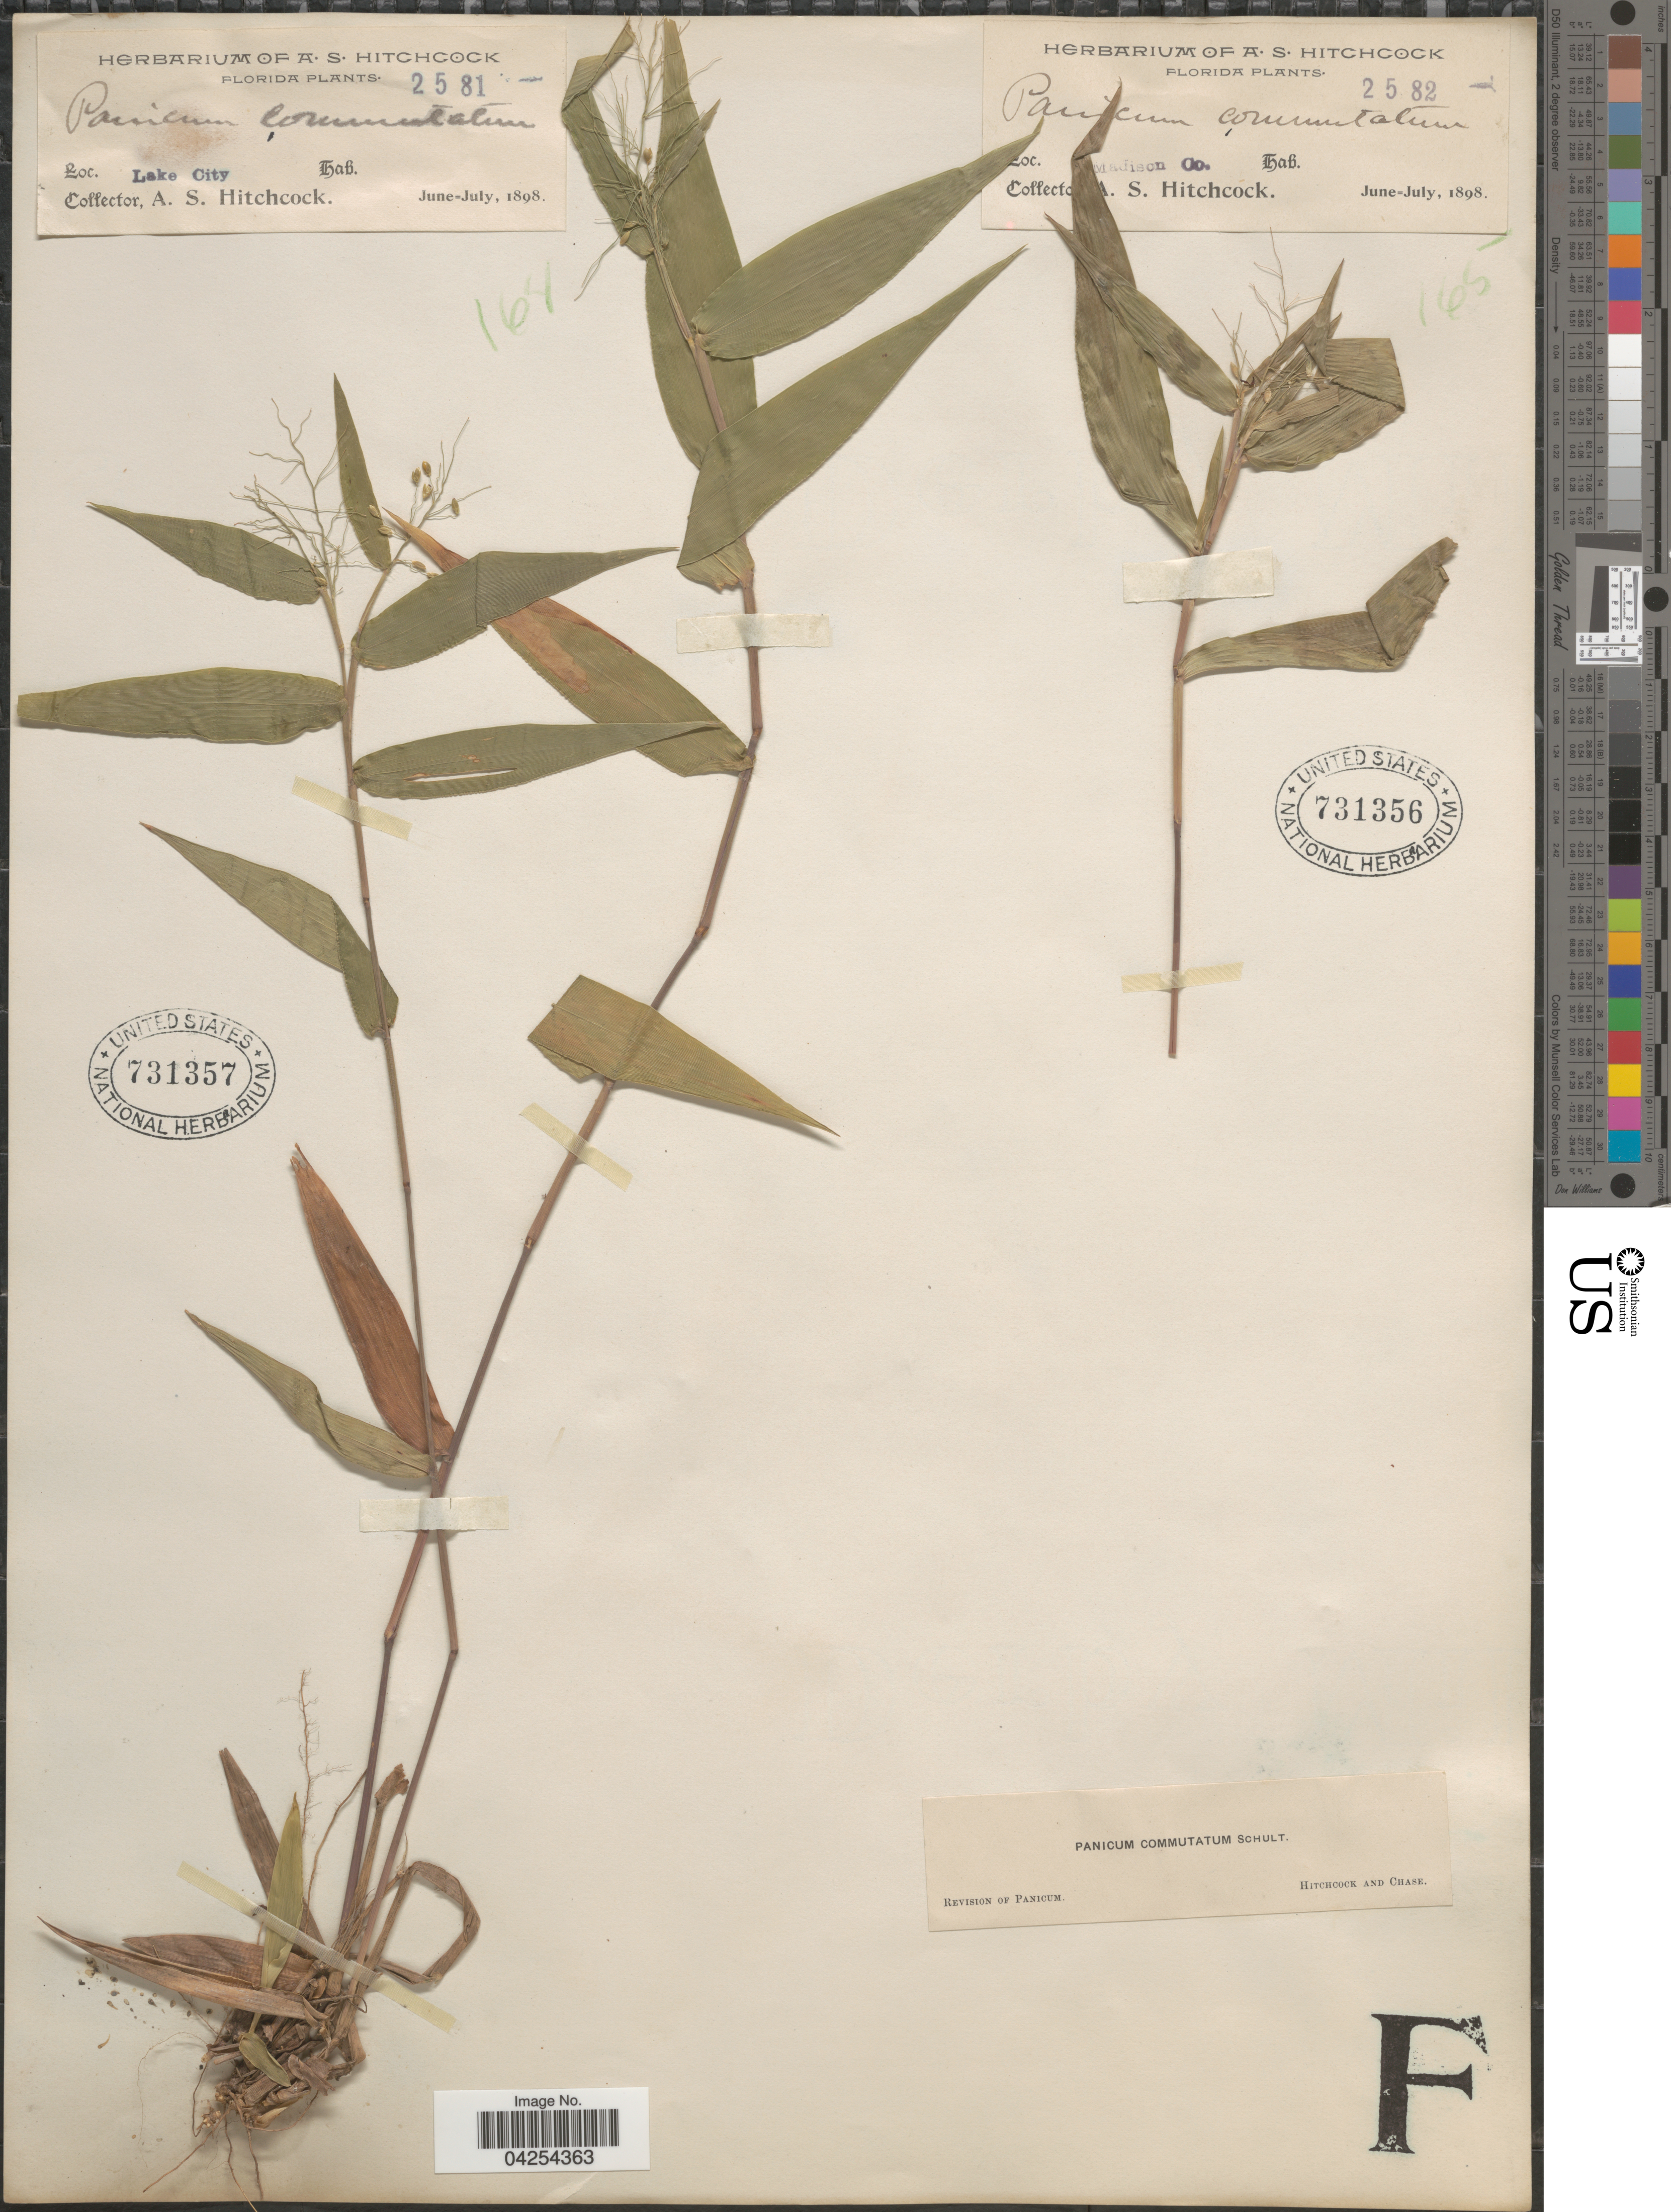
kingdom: Plantae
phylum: Tracheophyta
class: Liliopsida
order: Poales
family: Poaceae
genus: Dichanthelium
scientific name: Dichanthelium commutatum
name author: (Schult.) Gould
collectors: A. S. Hitchcock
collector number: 2581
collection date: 1898-06/1898-07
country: United States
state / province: Florida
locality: Lake City.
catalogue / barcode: US 731357